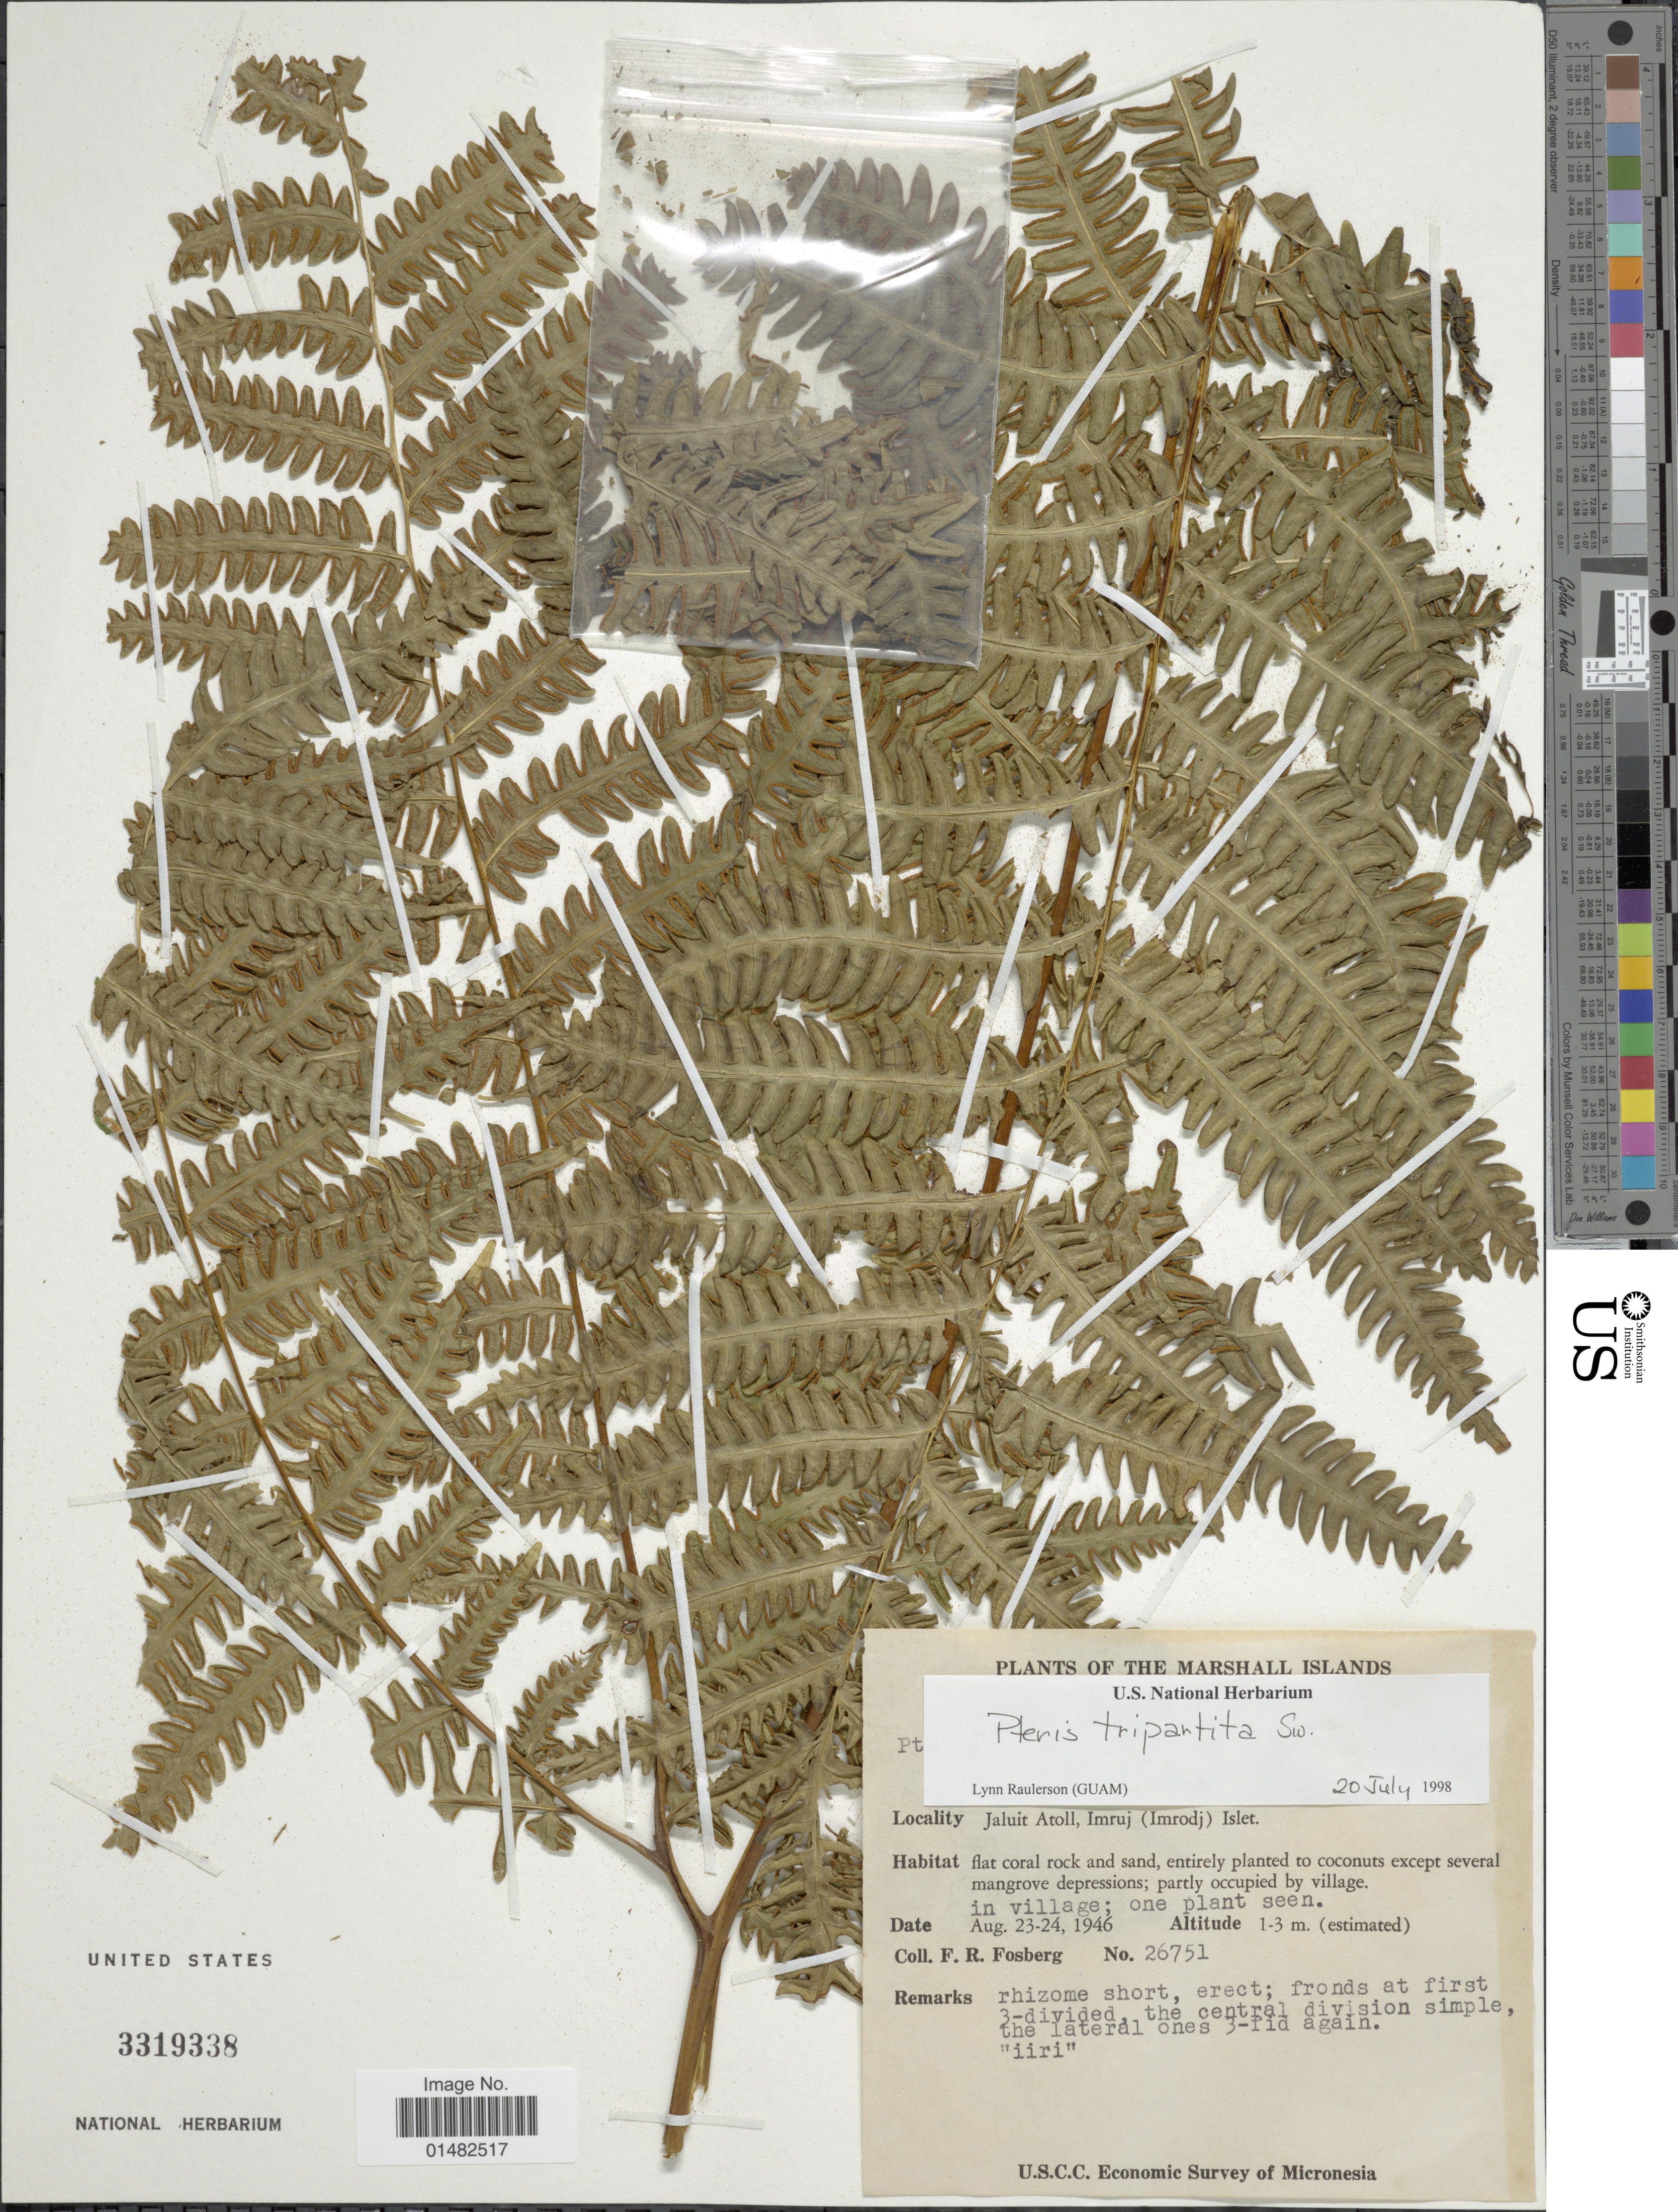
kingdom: Plantae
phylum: Tracheophyta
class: Polypodiopsida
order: Polypodiales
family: Pteridaceae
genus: Pteris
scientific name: Pteris tripartita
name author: Sw.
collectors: F. R. Fosberg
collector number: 26751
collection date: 1946-08-23/1946-08-24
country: Marshall Islands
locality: Jalui Atikk, Imruj (Imrodj) Islet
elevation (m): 1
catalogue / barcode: US 3319338